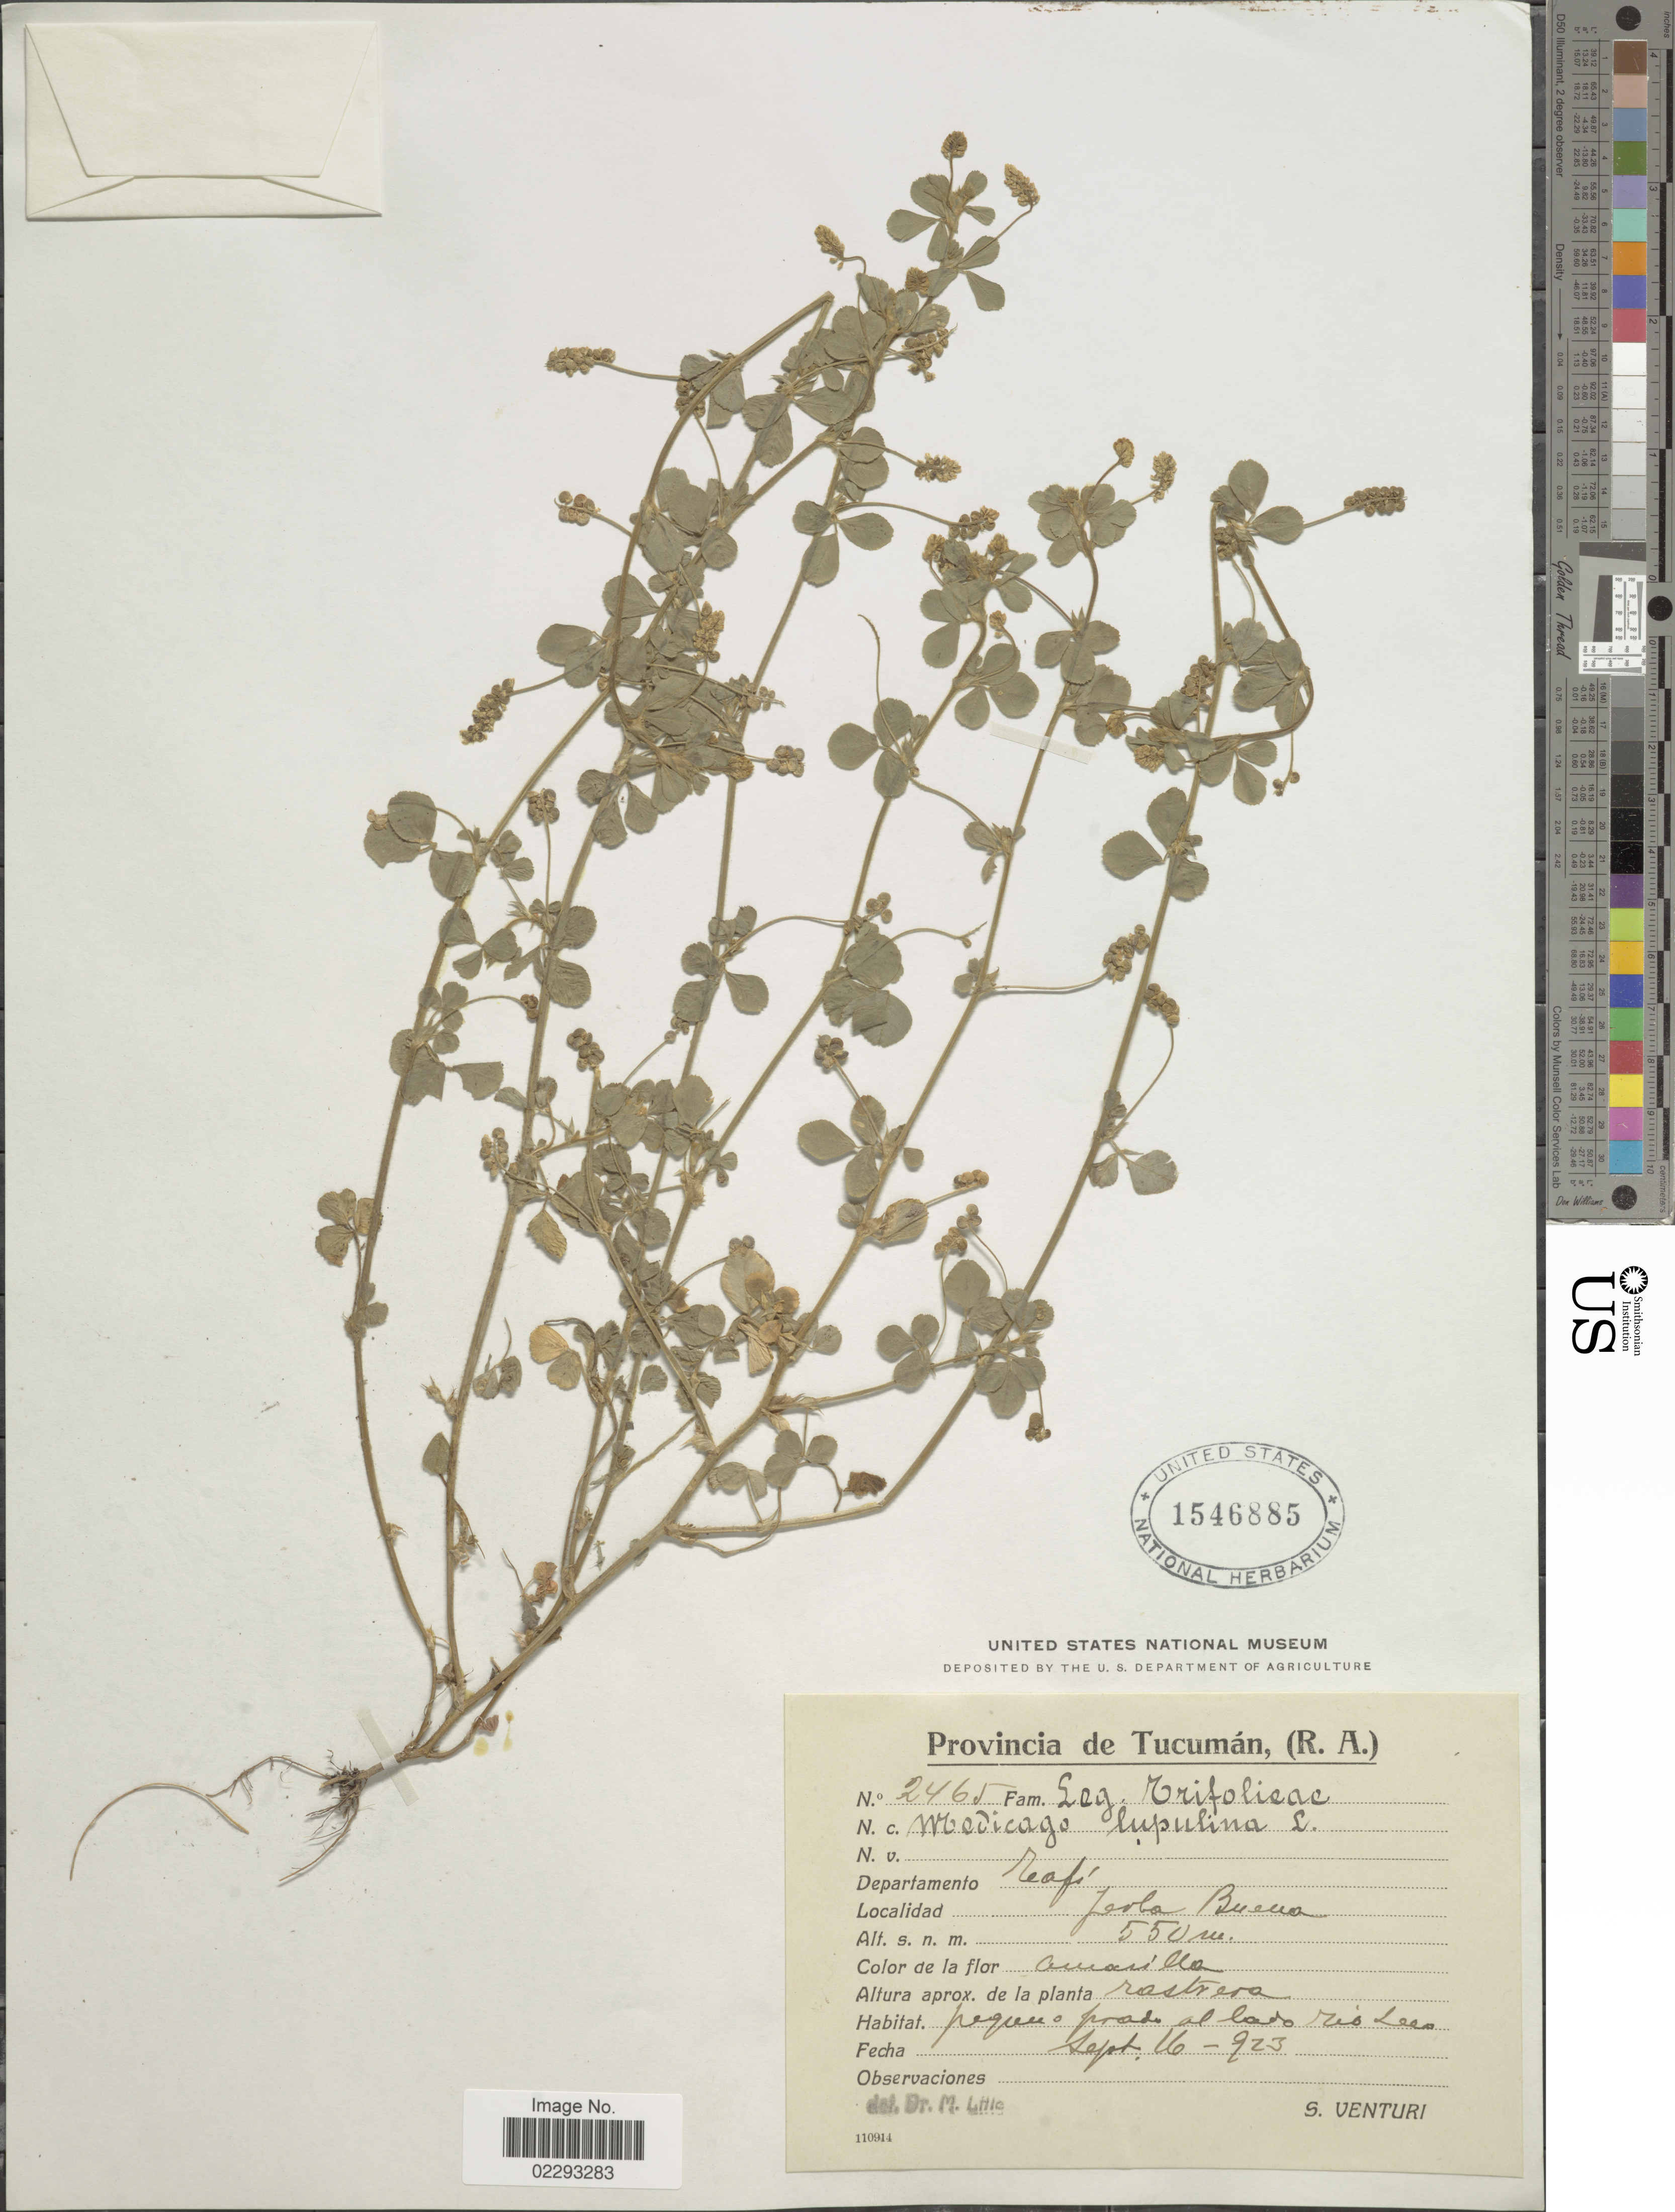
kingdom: Plantae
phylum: Tracheophyta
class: Magnoliopsida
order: Fabales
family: Fabaceae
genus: Medicago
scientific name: Medicago lupulina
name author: L.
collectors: S. Venturi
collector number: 2465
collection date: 1923-09-16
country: Argentina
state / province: Tucuman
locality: Provincia de Tucumán, (R.A.), Departamento Tafí, Yerba Buena.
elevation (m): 550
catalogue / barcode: US 1546885